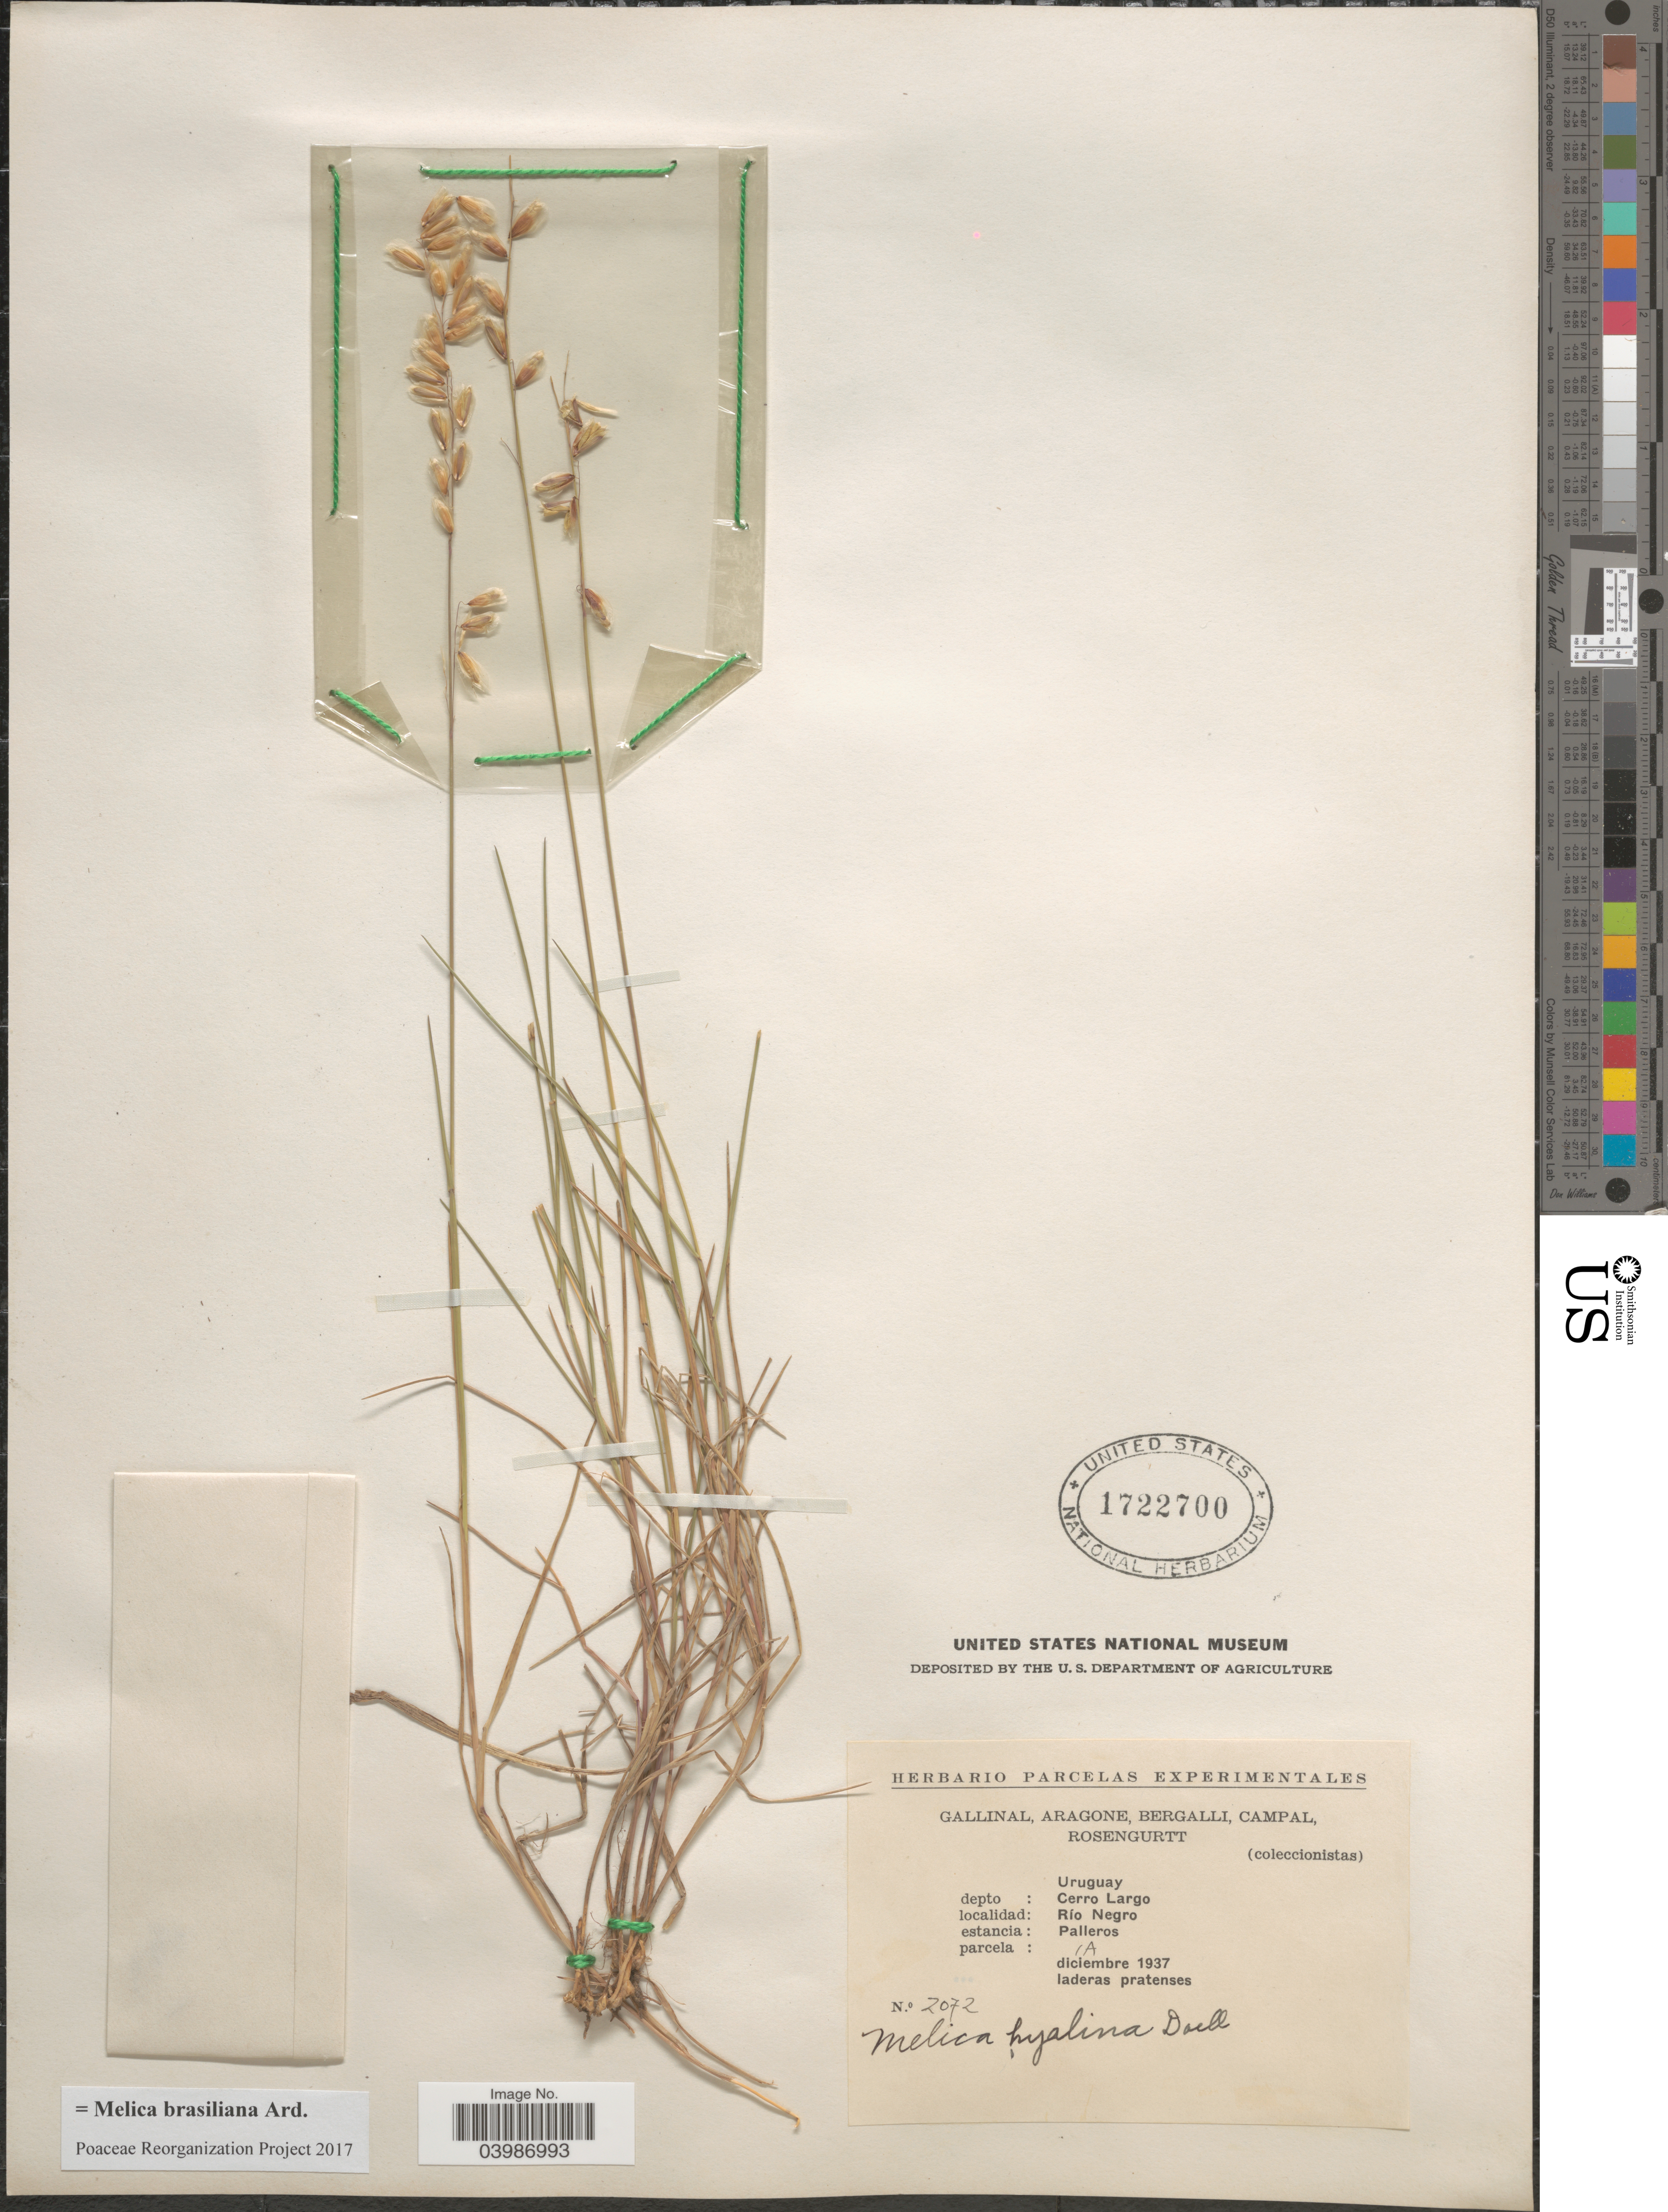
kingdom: Plantae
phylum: Tracheophyta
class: Liliopsida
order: Poales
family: Poaceae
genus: Melica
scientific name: Melica brasiliana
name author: Ard.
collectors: -. Gallinal, -- Aragone, -- Bergalli, -- Campal & Rosengurtt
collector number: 2072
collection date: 1937-12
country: Uruguay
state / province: Cerro Largo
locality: Depto: Cerro Largo. Río Negro. Estancia: Palleros. Parcela: 1A.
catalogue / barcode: US 1722700